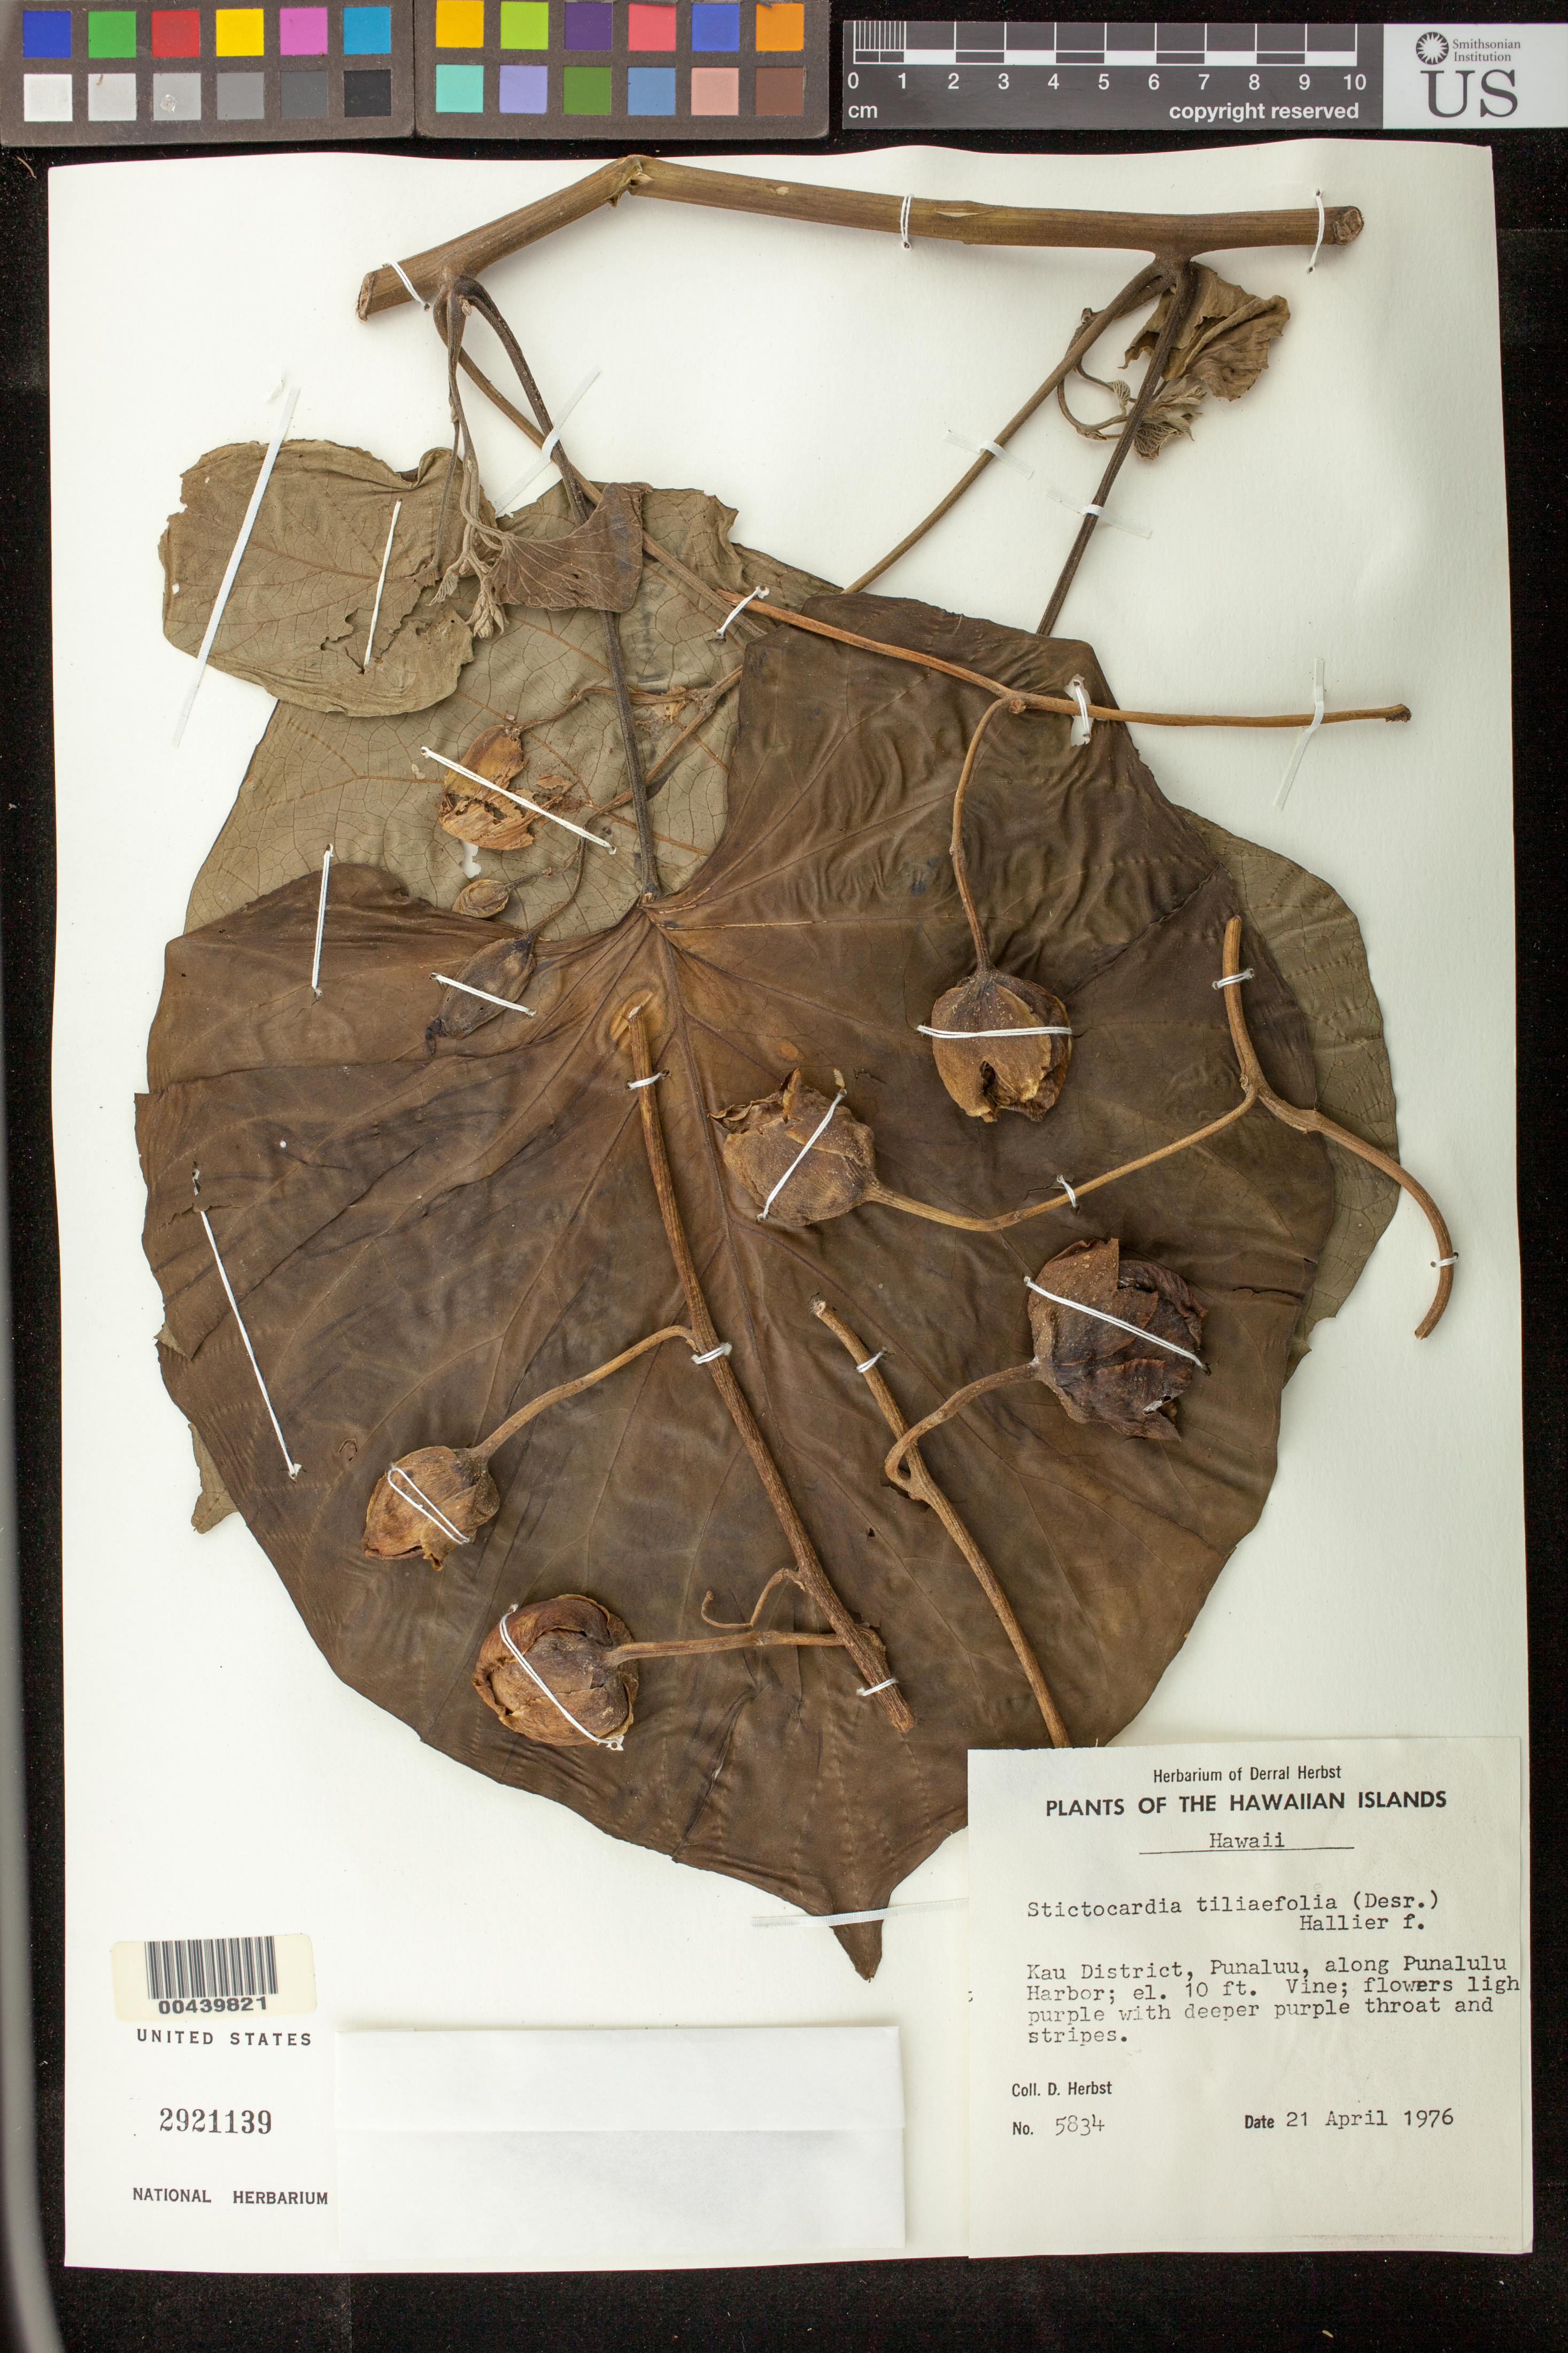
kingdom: Plantae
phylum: Tracheophyta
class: Magnoliopsida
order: Solanales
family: Convolvulaceae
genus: Stictocardia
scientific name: Stictocardia tiliifolia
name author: (Desr.) Hallier f.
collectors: D. R. Herbst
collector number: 5834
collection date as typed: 21 Apr 1976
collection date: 1976-04-21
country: United States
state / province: Hawaii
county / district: Hawaii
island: Hawaii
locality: Kau District, Punaluu, along Punalulu Harbor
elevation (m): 3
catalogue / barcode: US 2921139